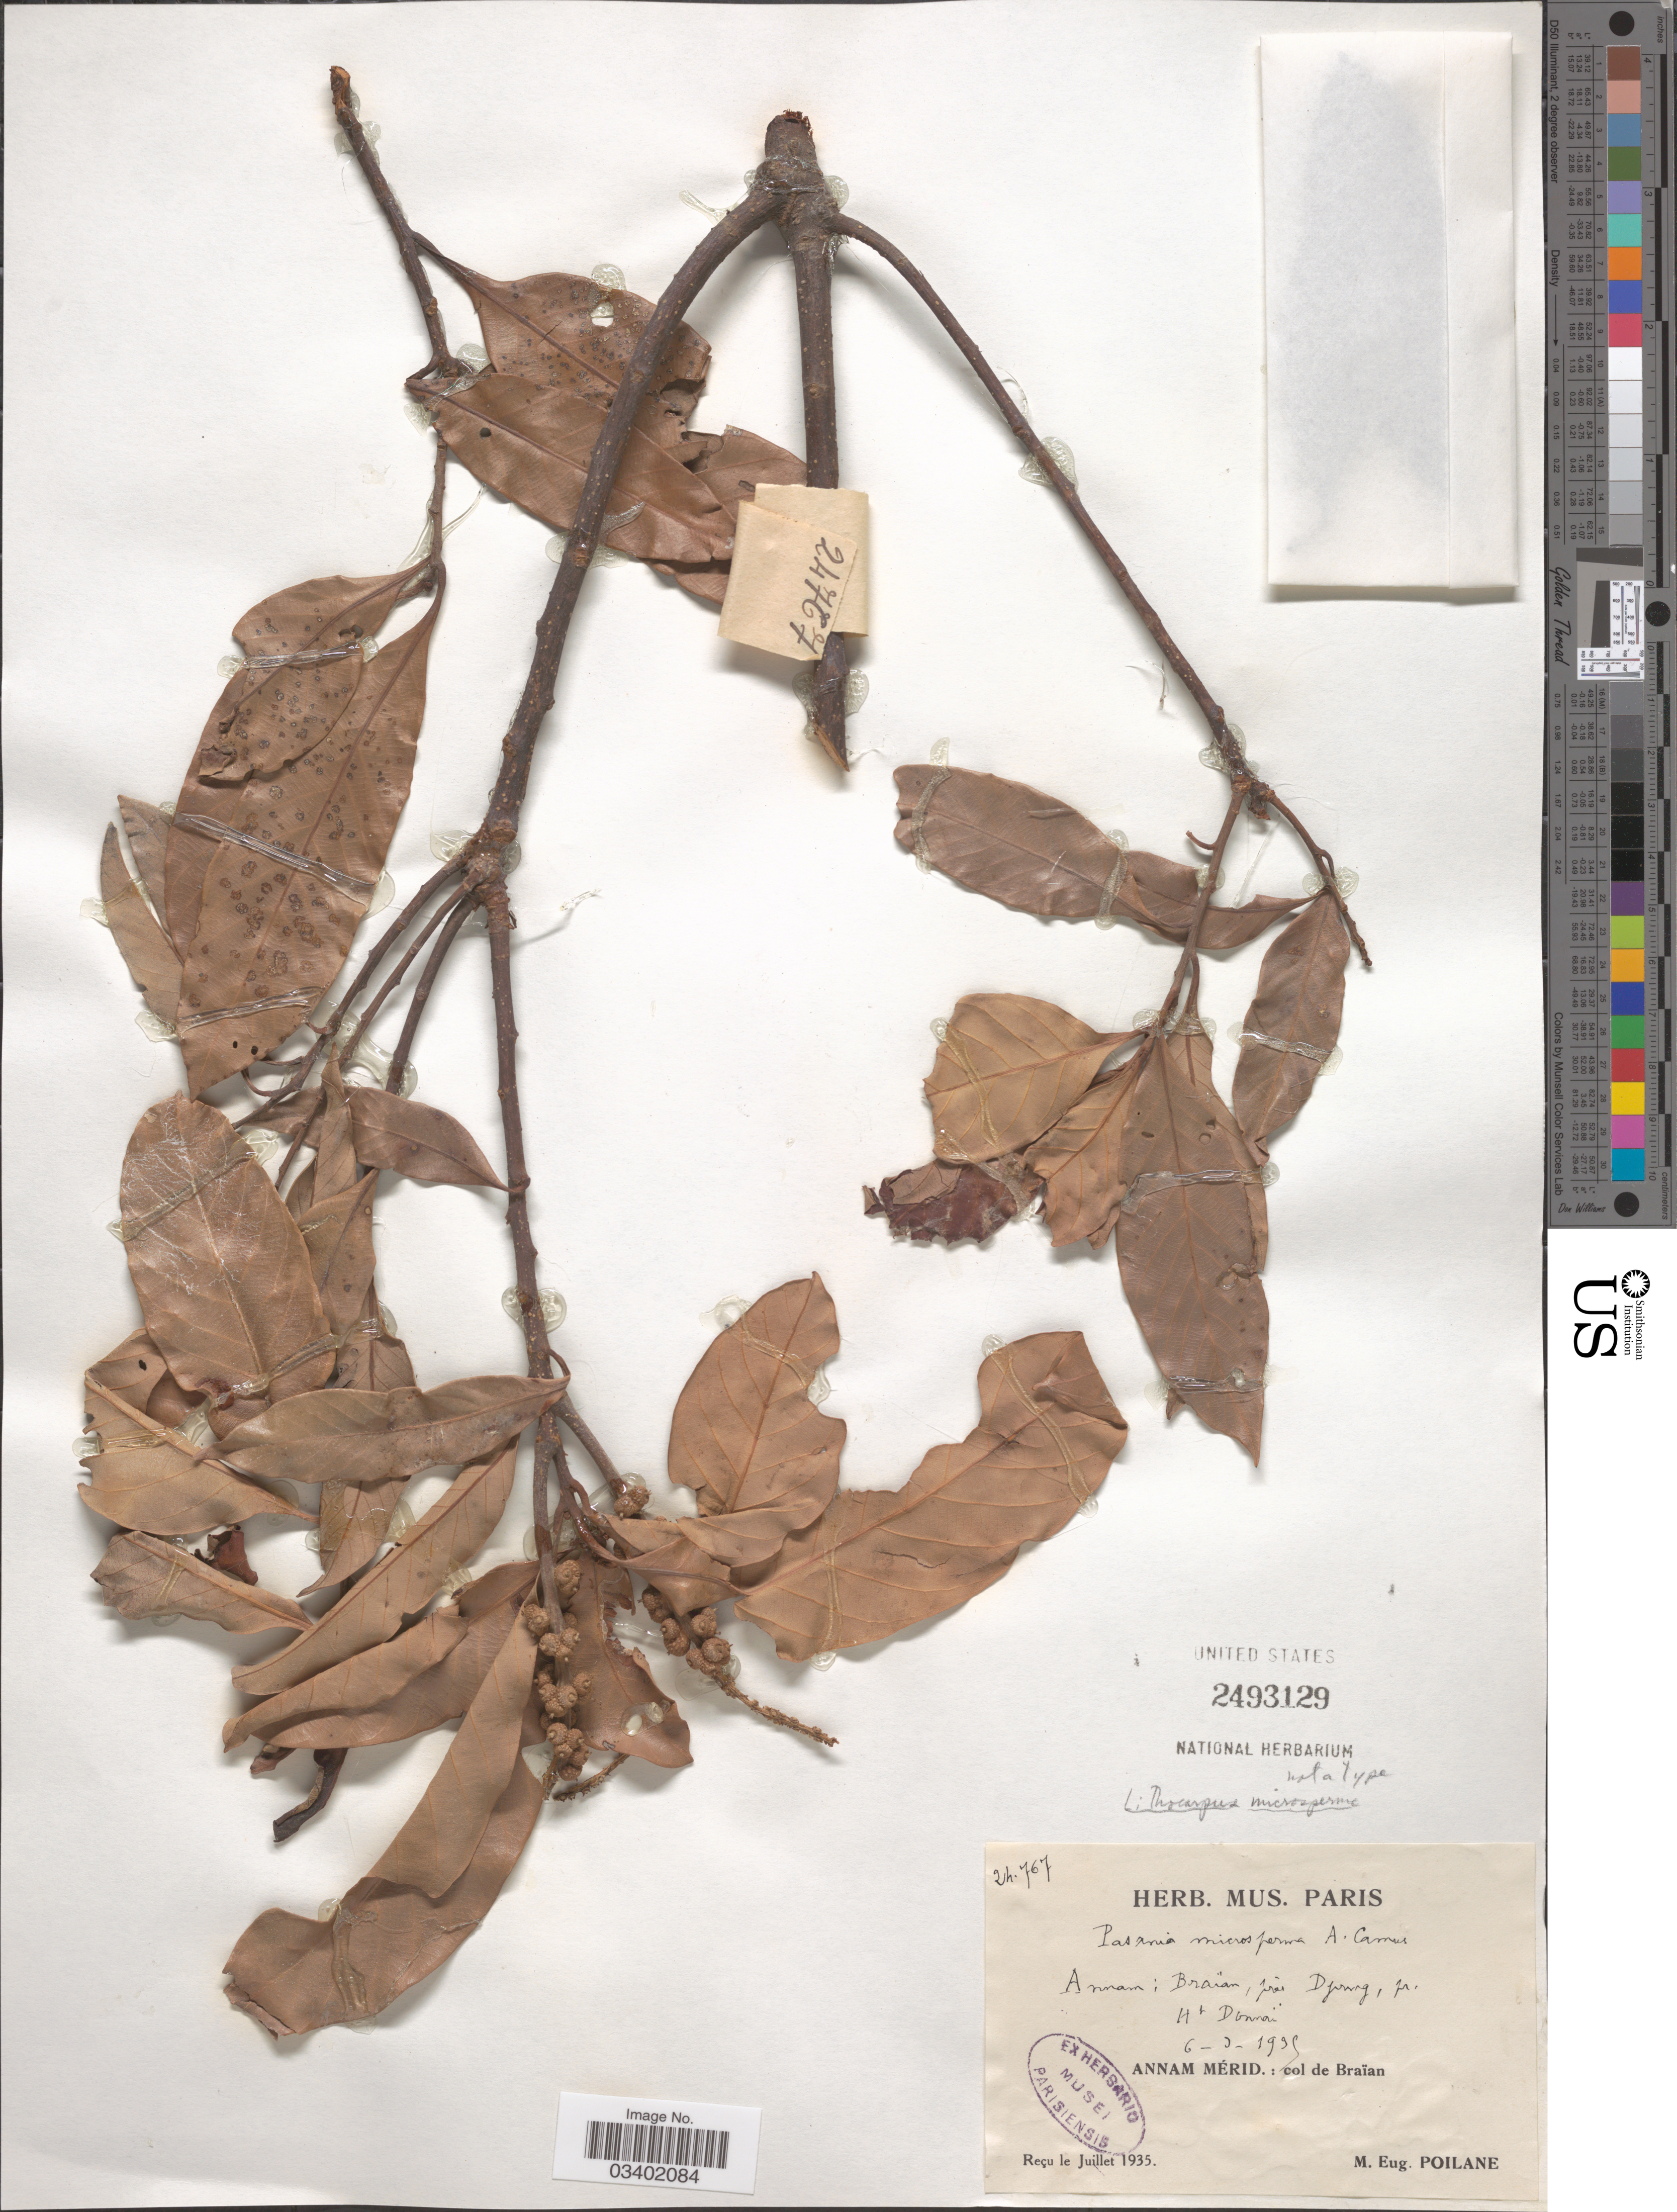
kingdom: Plantae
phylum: Tracheophyta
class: Magnoliopsida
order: Fagales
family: Betulaceae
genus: Betula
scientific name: Betula microspermus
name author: A. Camus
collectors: M. Poilane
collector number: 24767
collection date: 1935-03-06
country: Vietnam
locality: Annam: Braïan, près Djering, pr. Ht. Donnai. Annam Mérid: col de Braïan.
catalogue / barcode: US 2493129